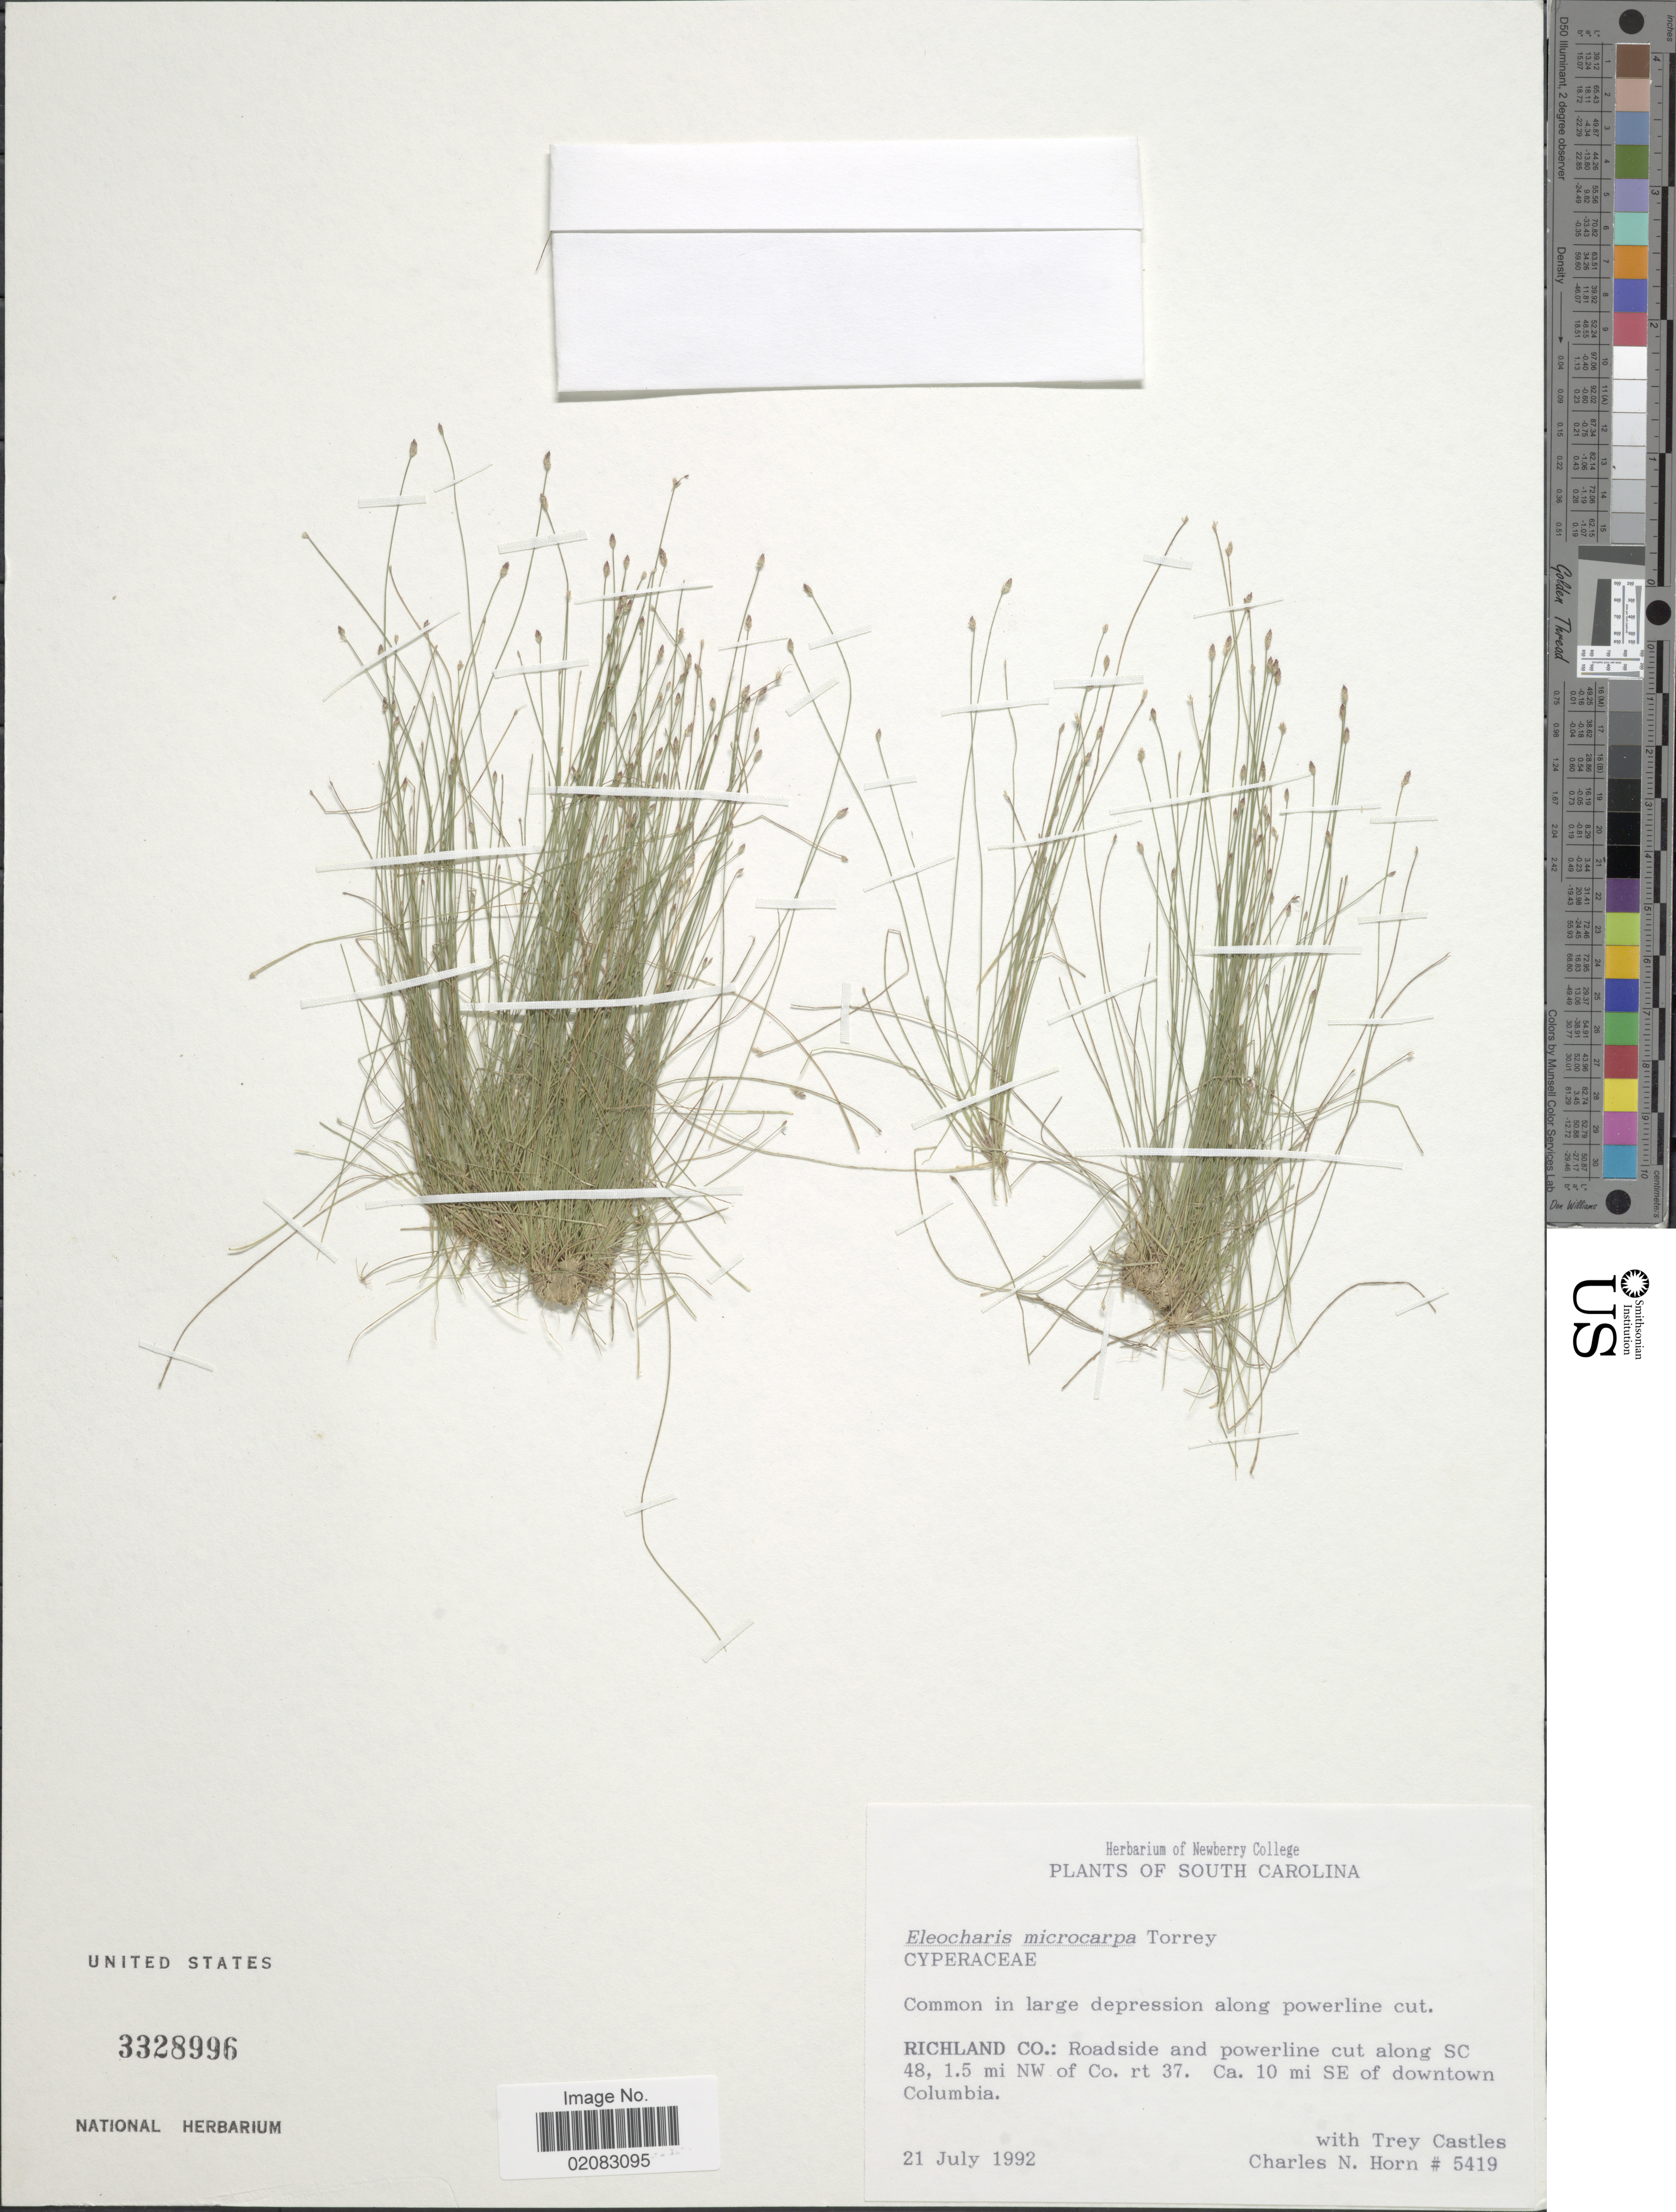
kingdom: Plantae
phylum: Tracheophyta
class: Liliopsida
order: Poales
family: Cyperaceae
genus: Eleocharis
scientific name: Eleocharis microcarpa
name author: Torr.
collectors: C. N. Horn & T. Castles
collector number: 5419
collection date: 1992-07-21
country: United States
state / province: South Carolina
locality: Richland Co: Roadside and powerline cut along SC 48, 1.5 mi NW of Co rt 37. Ca 10 mi SE of downtown Columbia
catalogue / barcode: US 3328996